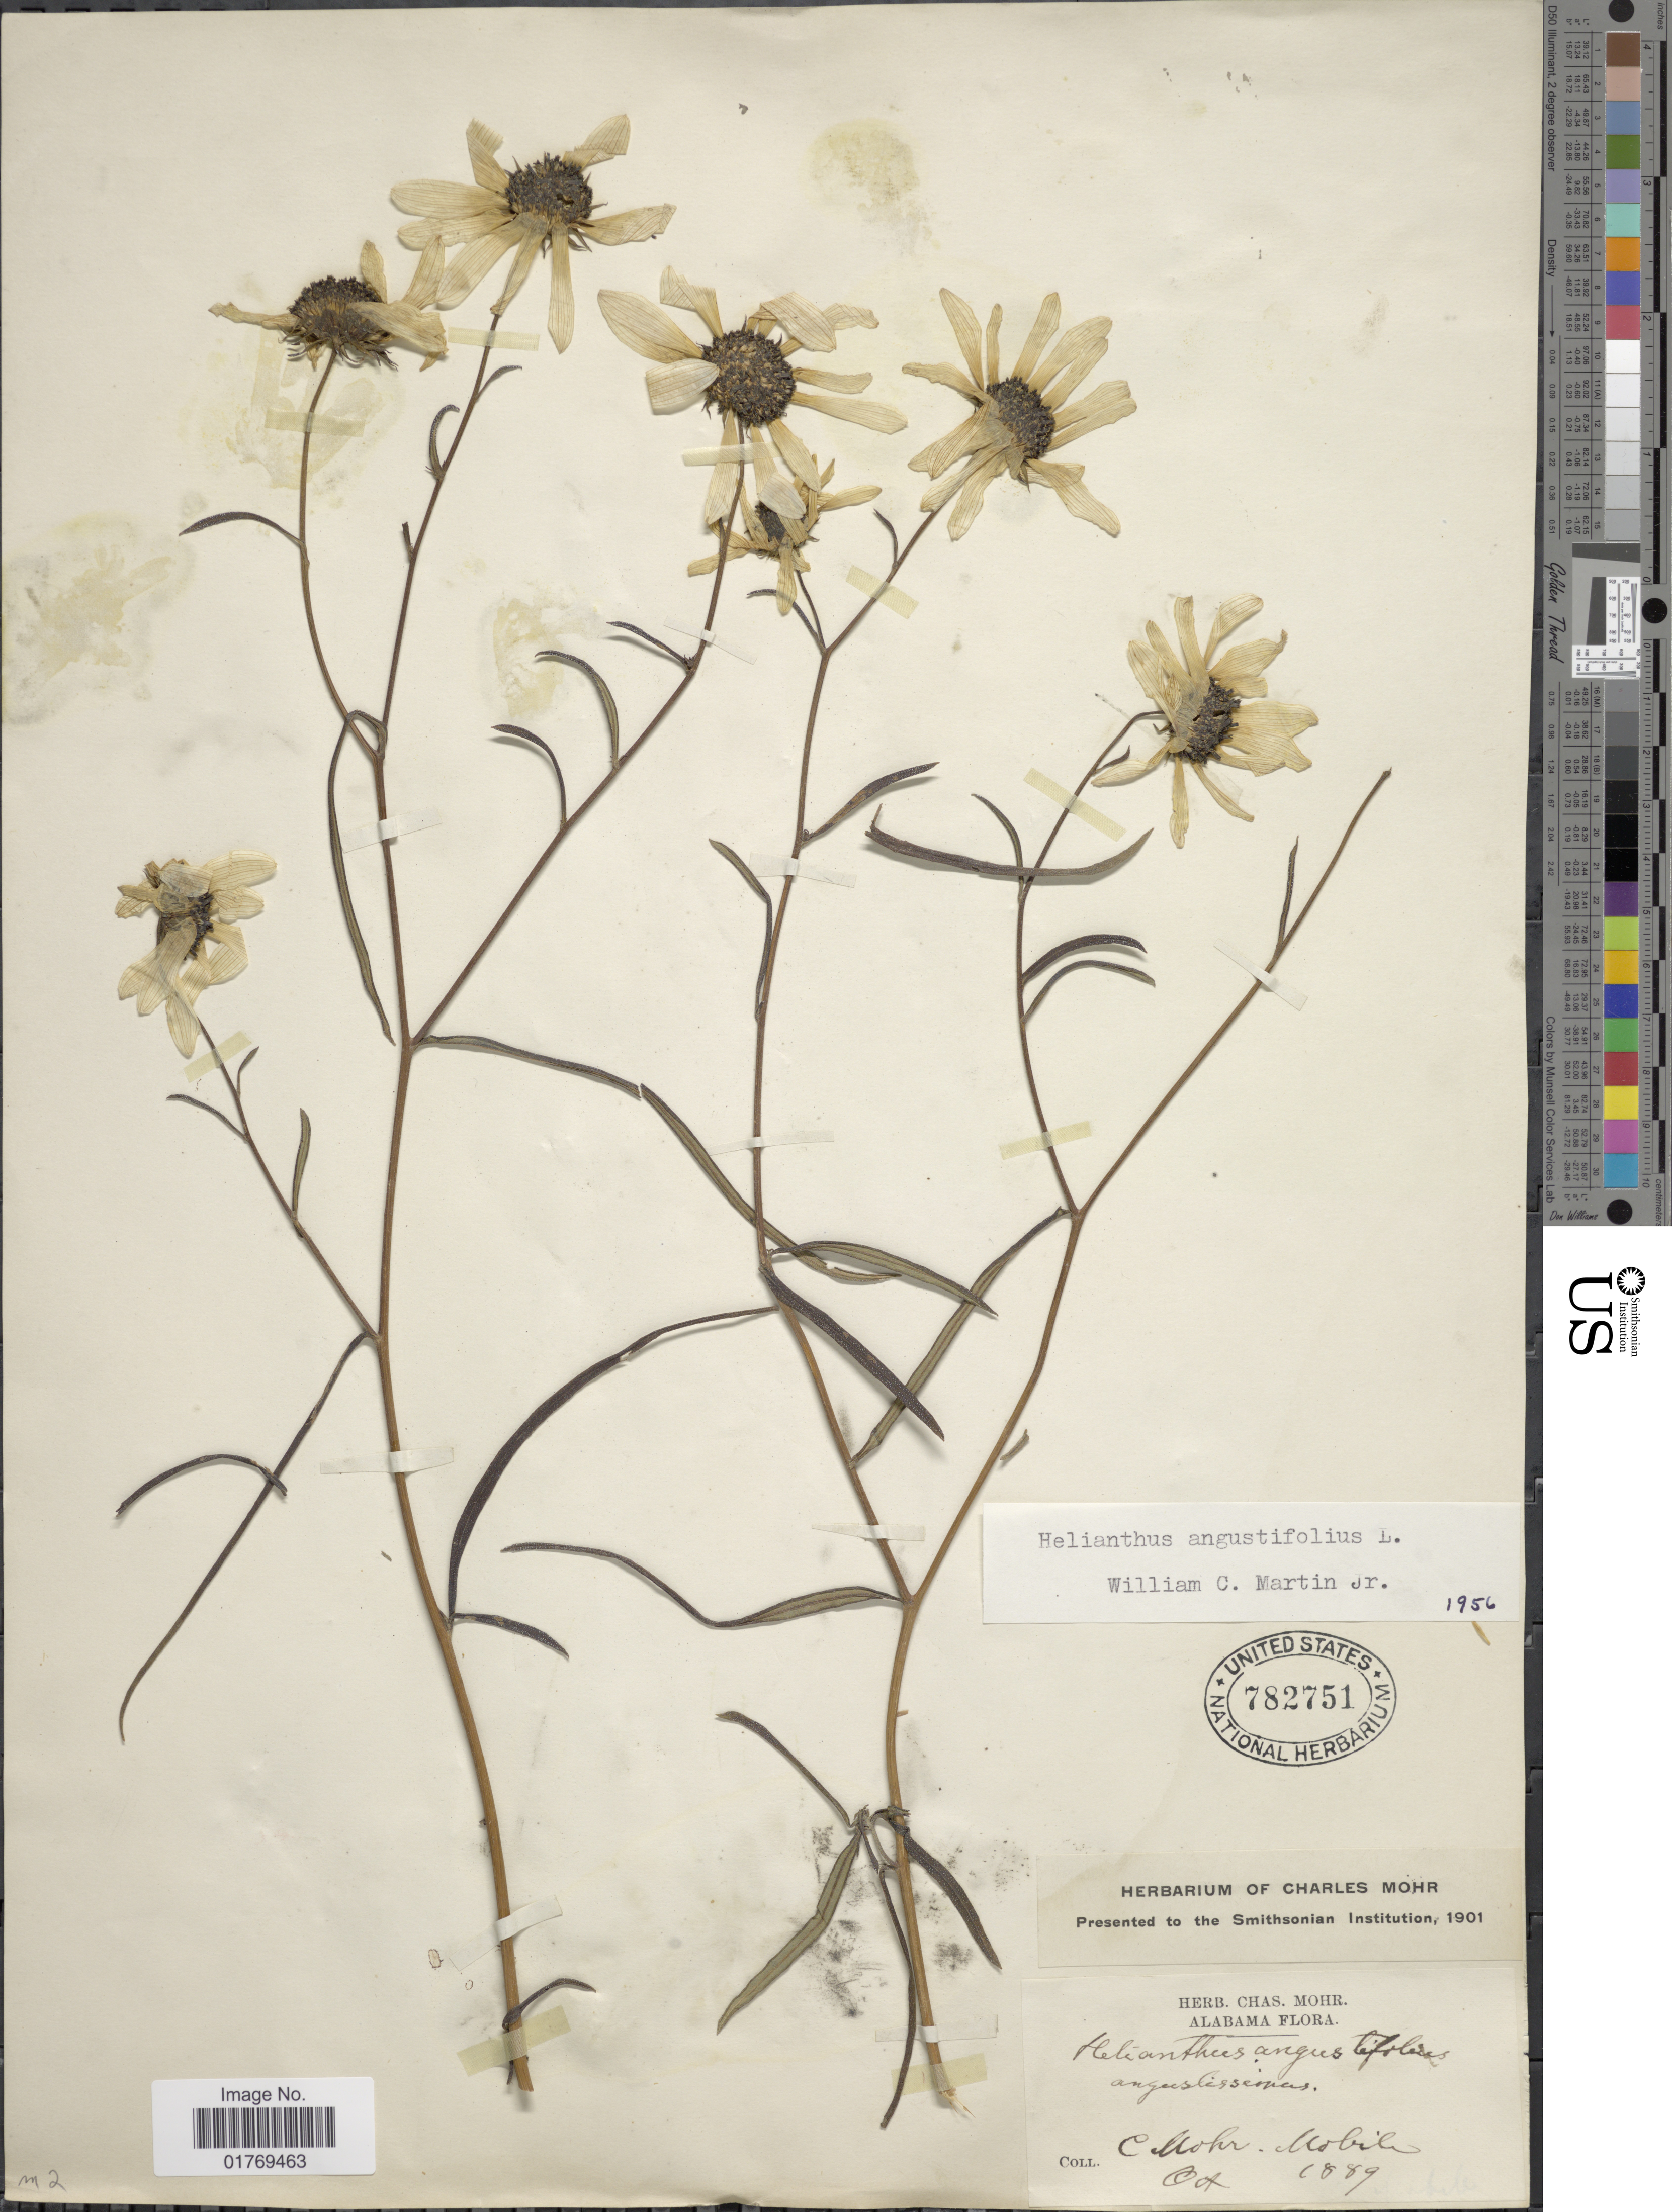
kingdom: Plantae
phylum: Tracheophyta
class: Magnoliopsida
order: Asterales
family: Asteraceae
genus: Helianthus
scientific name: Helianthus angustifolius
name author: L.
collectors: C. T. Mohr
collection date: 1889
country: United States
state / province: Alabama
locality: Mobile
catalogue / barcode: US 782751